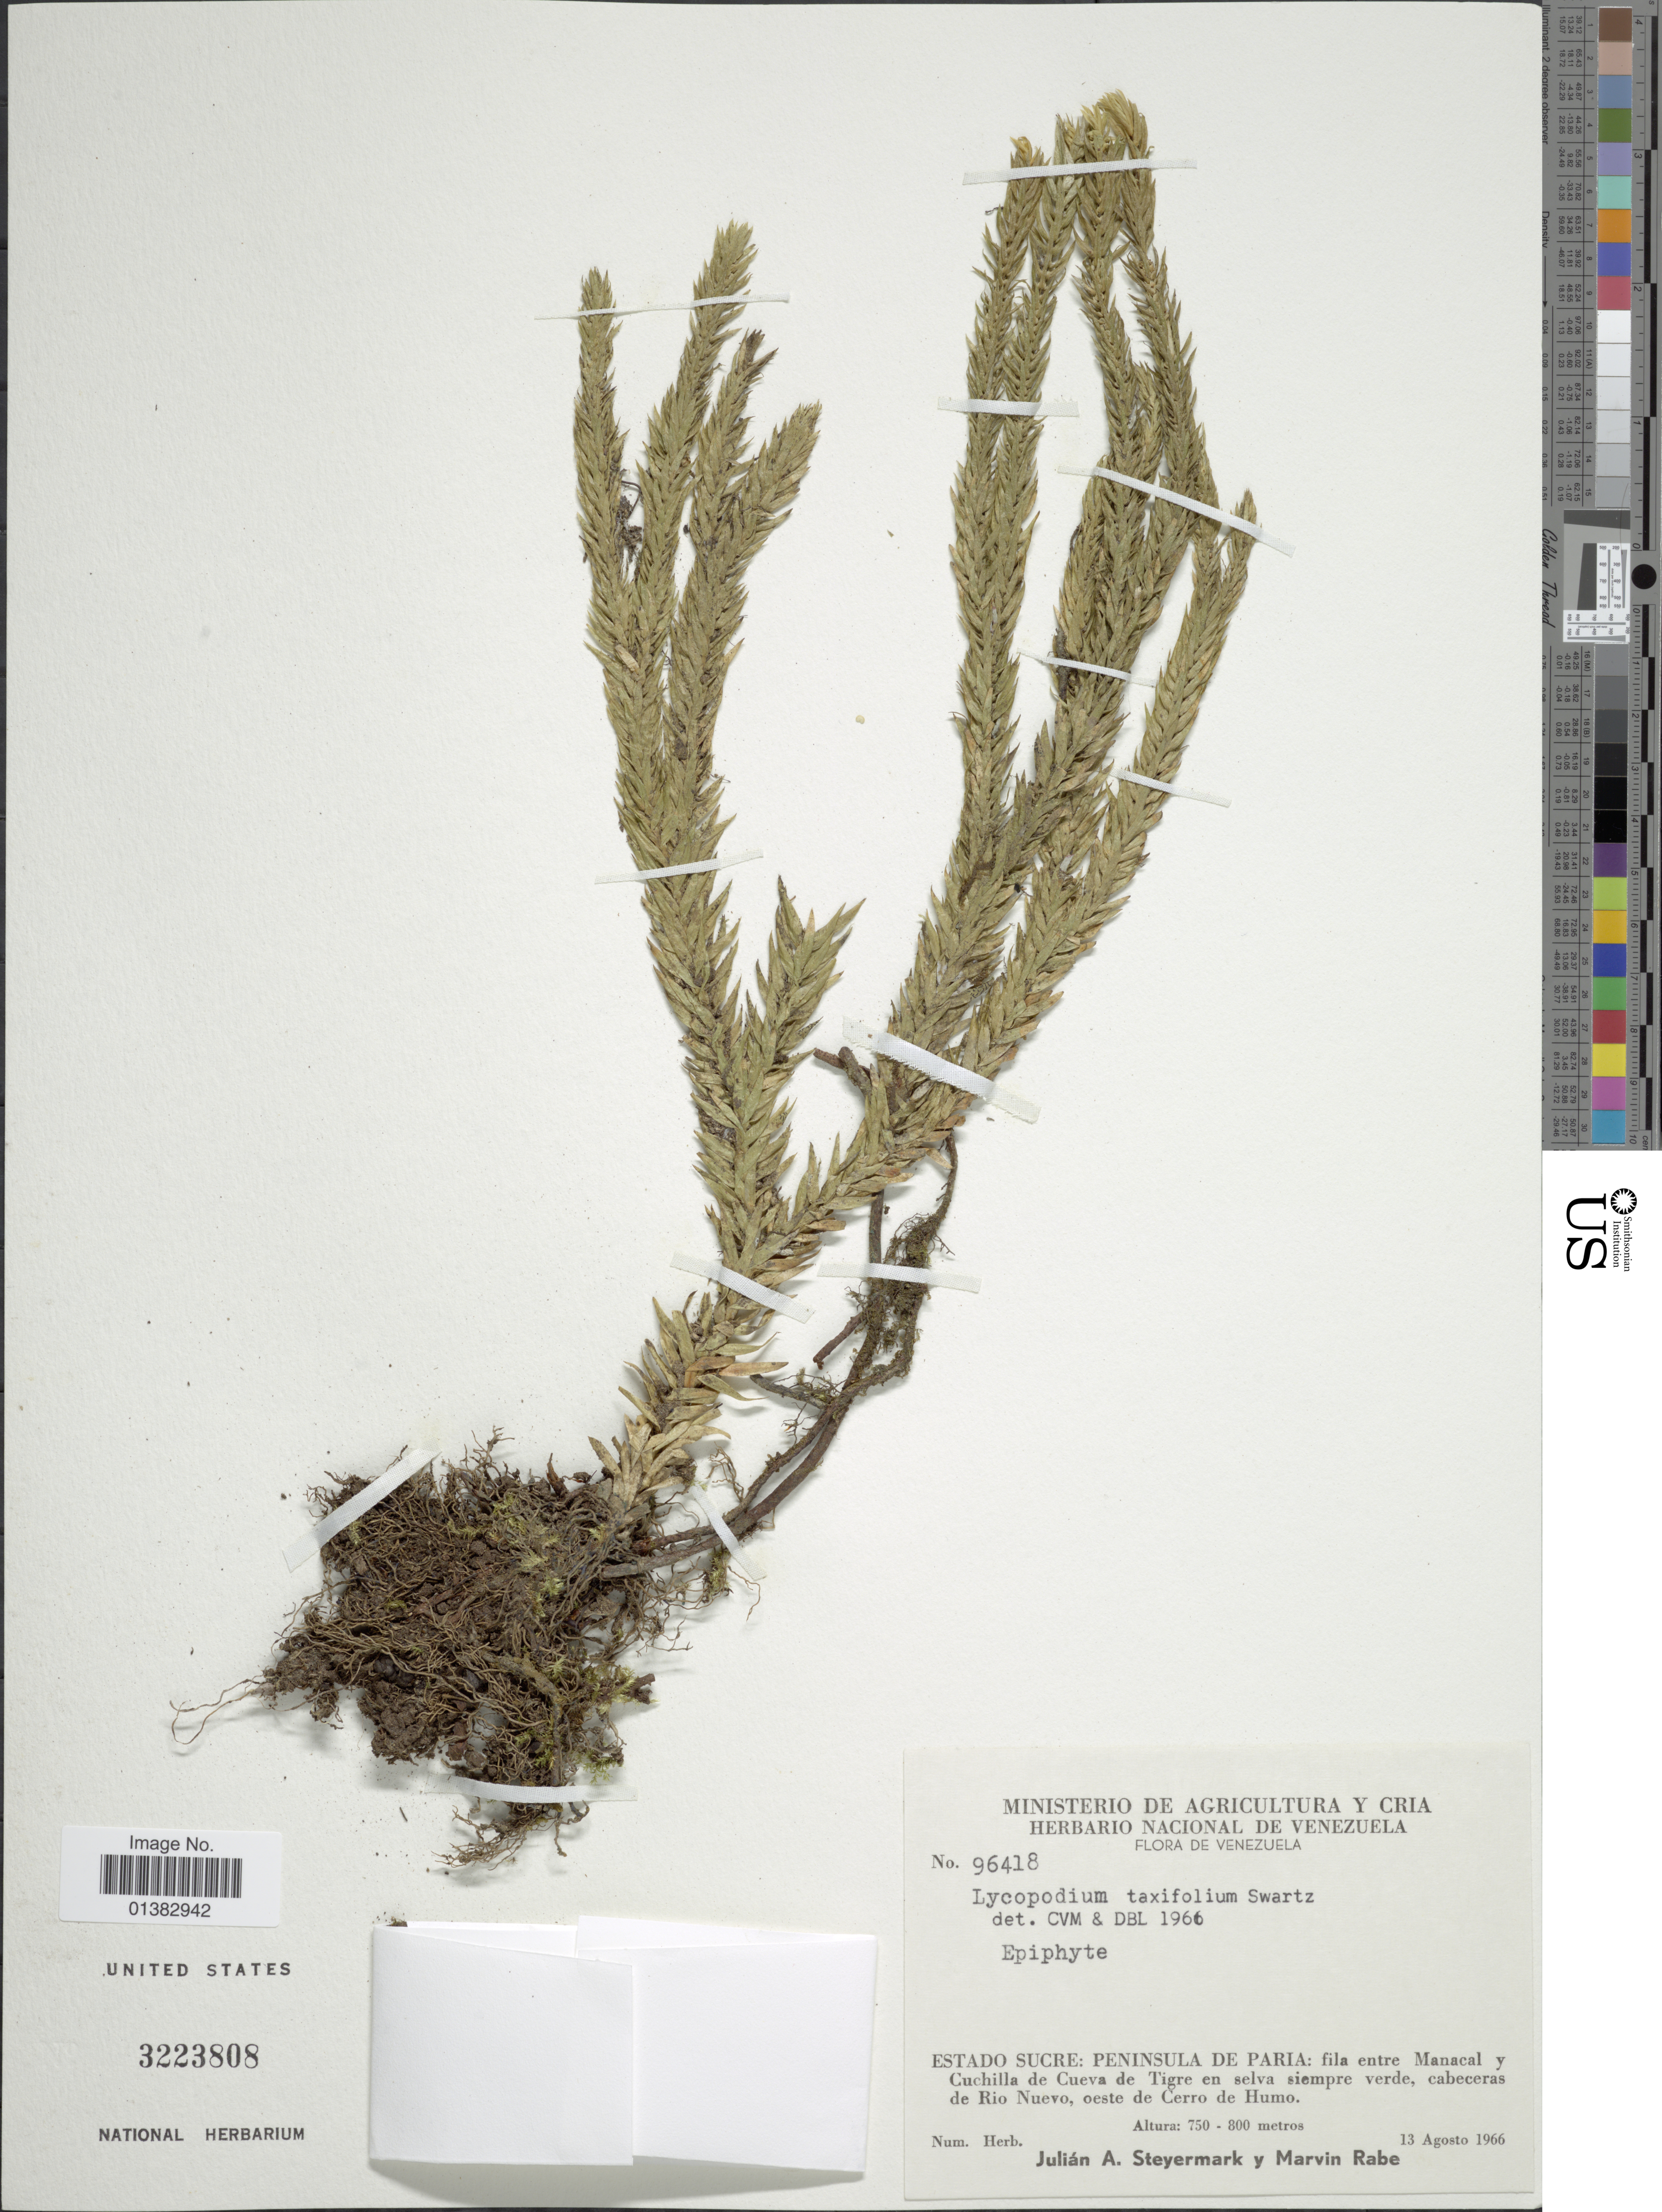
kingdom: Plantae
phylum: Tracheophyta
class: Lycopodiopsida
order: Lycopodiales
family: Lycopodiaceae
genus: Phlegmariurus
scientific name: Phlegmariurus taxifolius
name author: (Sw.) Á. Löve & D. Löve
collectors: J. Steyermark & M. Rabe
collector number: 96418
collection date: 1966-08-13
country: Venezuela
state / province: Sucre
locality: Peninsula de Paria: fila entre Manacal y Cuchilla de Cueva de Tigre en selva siempre verde, cabeceras de Rio Nuevo, oeste de Cerro de Humo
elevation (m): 750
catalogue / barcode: US 3223808